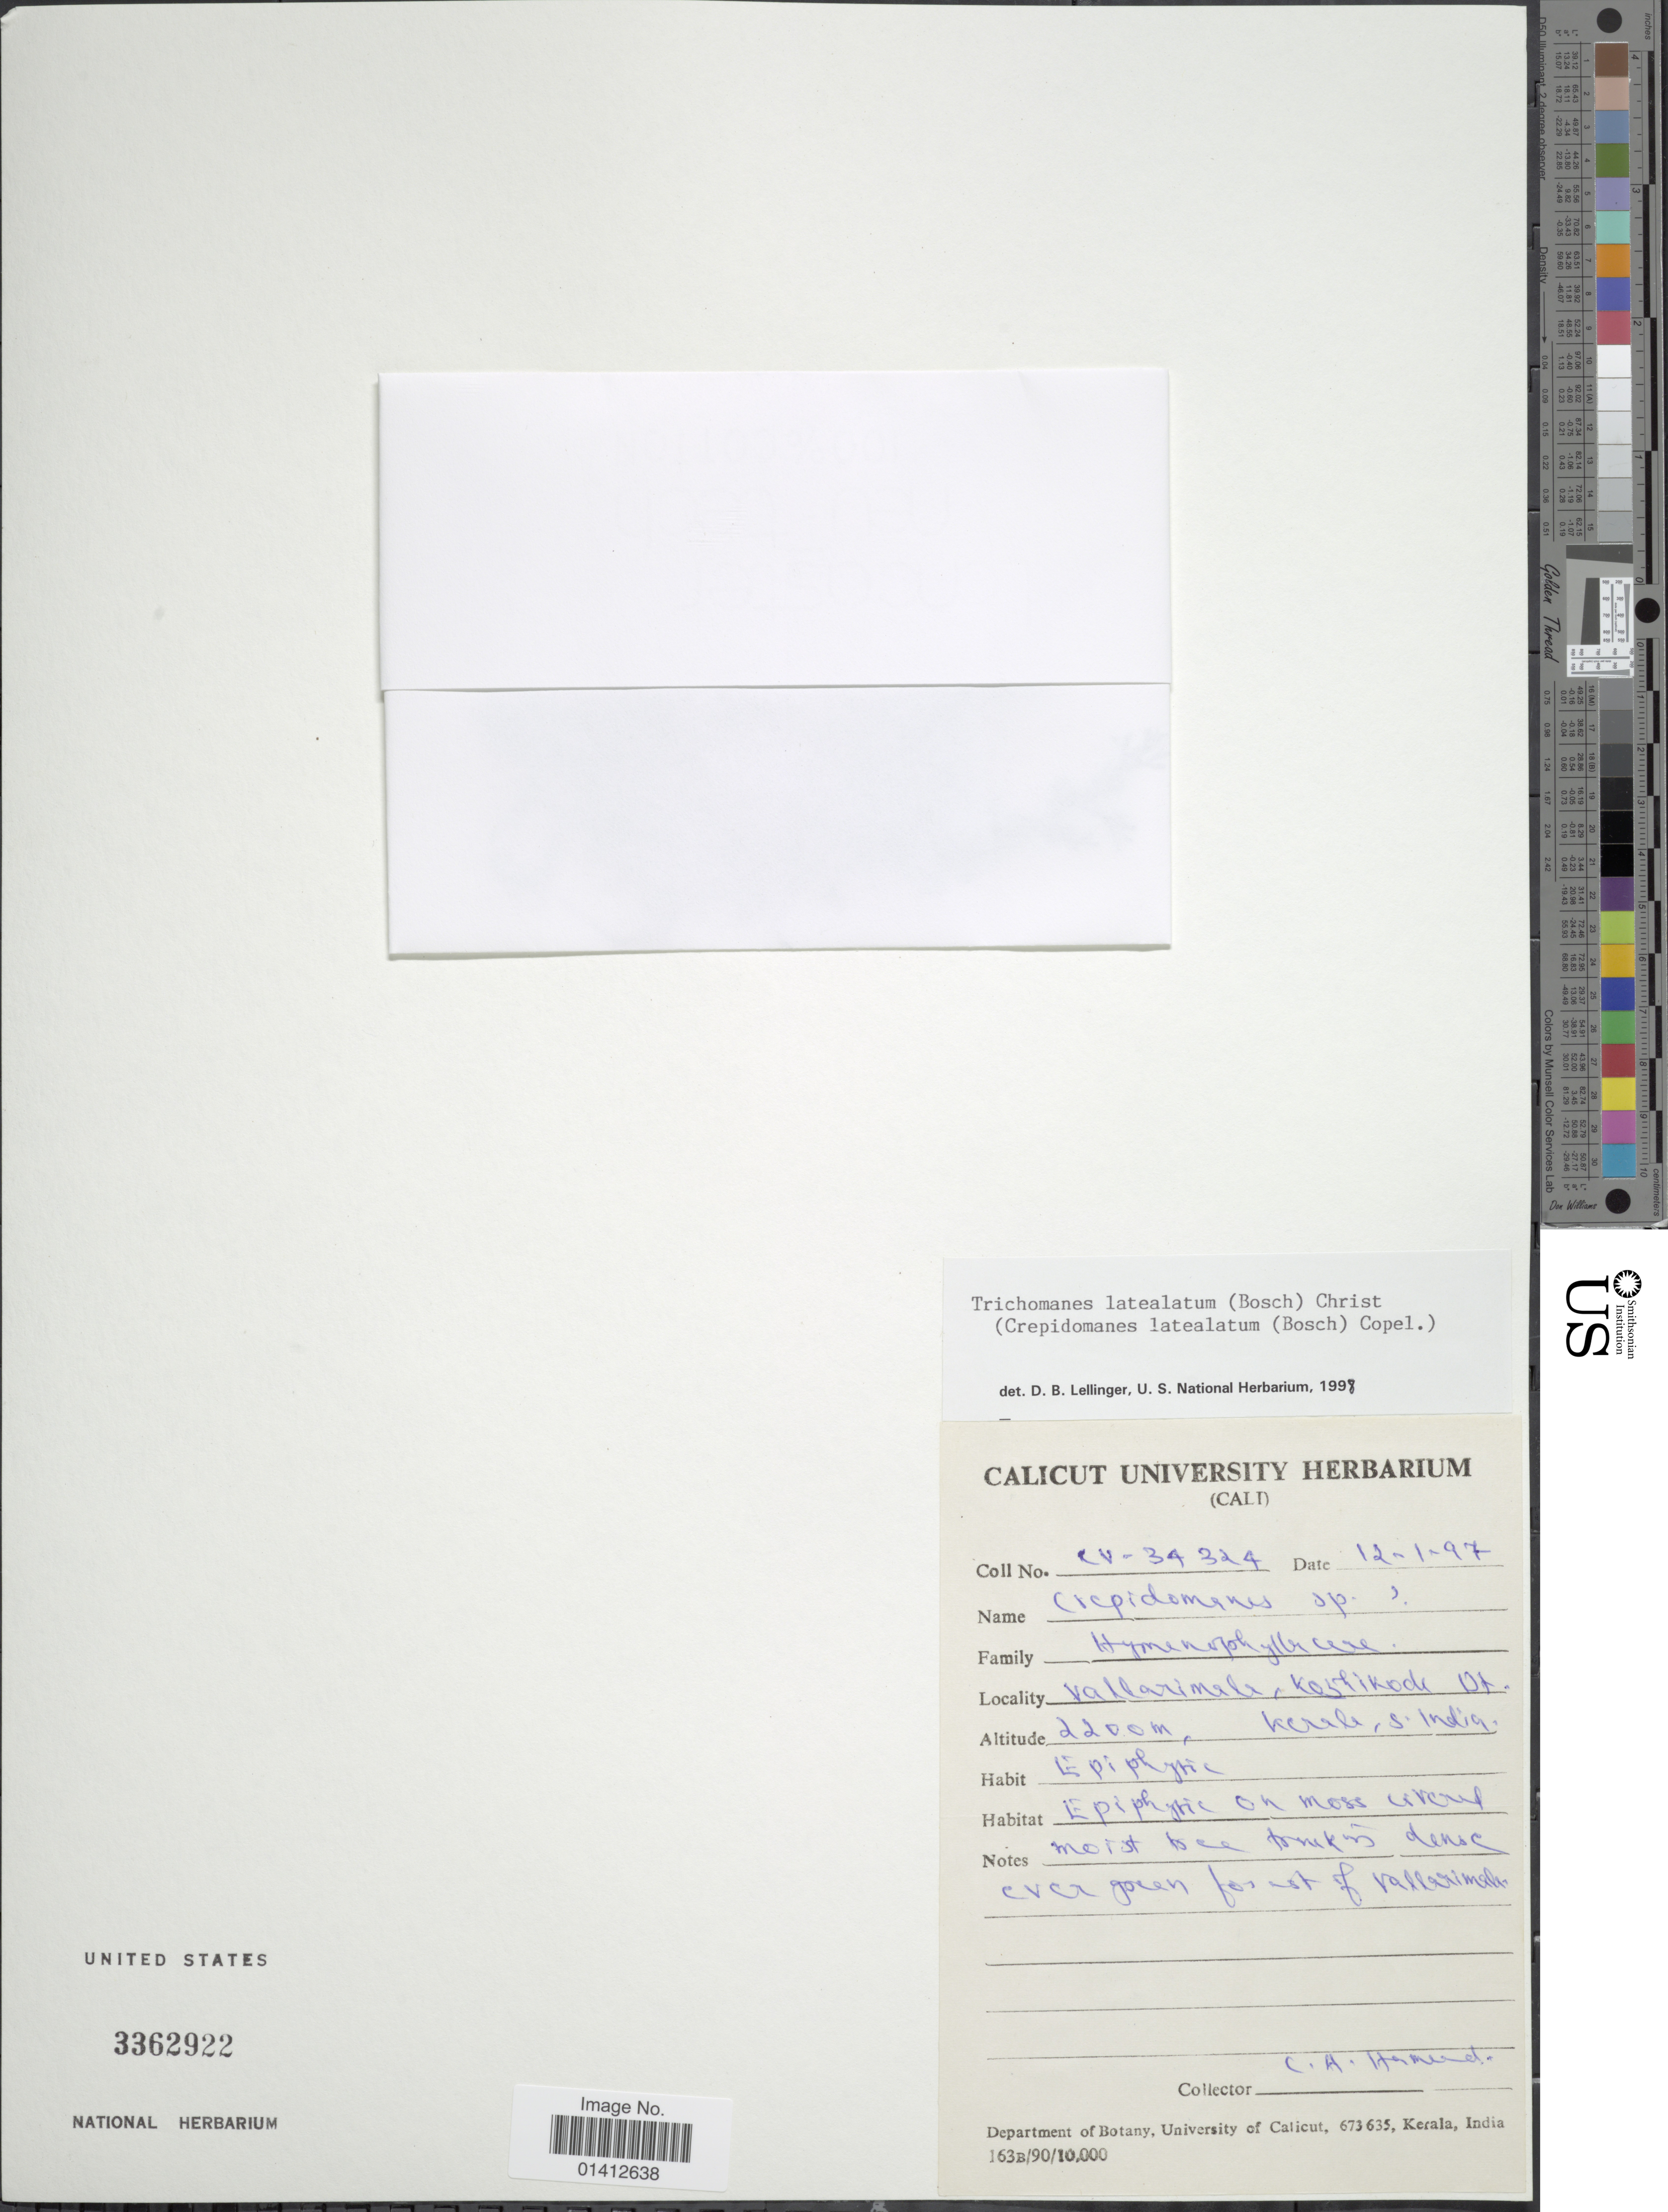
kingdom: Plantae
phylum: Tracheophyta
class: Polypodiopsida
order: Hymenophyllales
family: Hymenophyllaceae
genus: Crepidomanes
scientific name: Crepidomanes latealatum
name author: (Bosch) Copel.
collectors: C. Hamud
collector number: C.V.-34324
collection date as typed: Transcribed d/m/y: 12/1/97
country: India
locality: Vallarimala, Kosliodoku Dt Kereba, S. India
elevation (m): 2200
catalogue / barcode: US 3362922